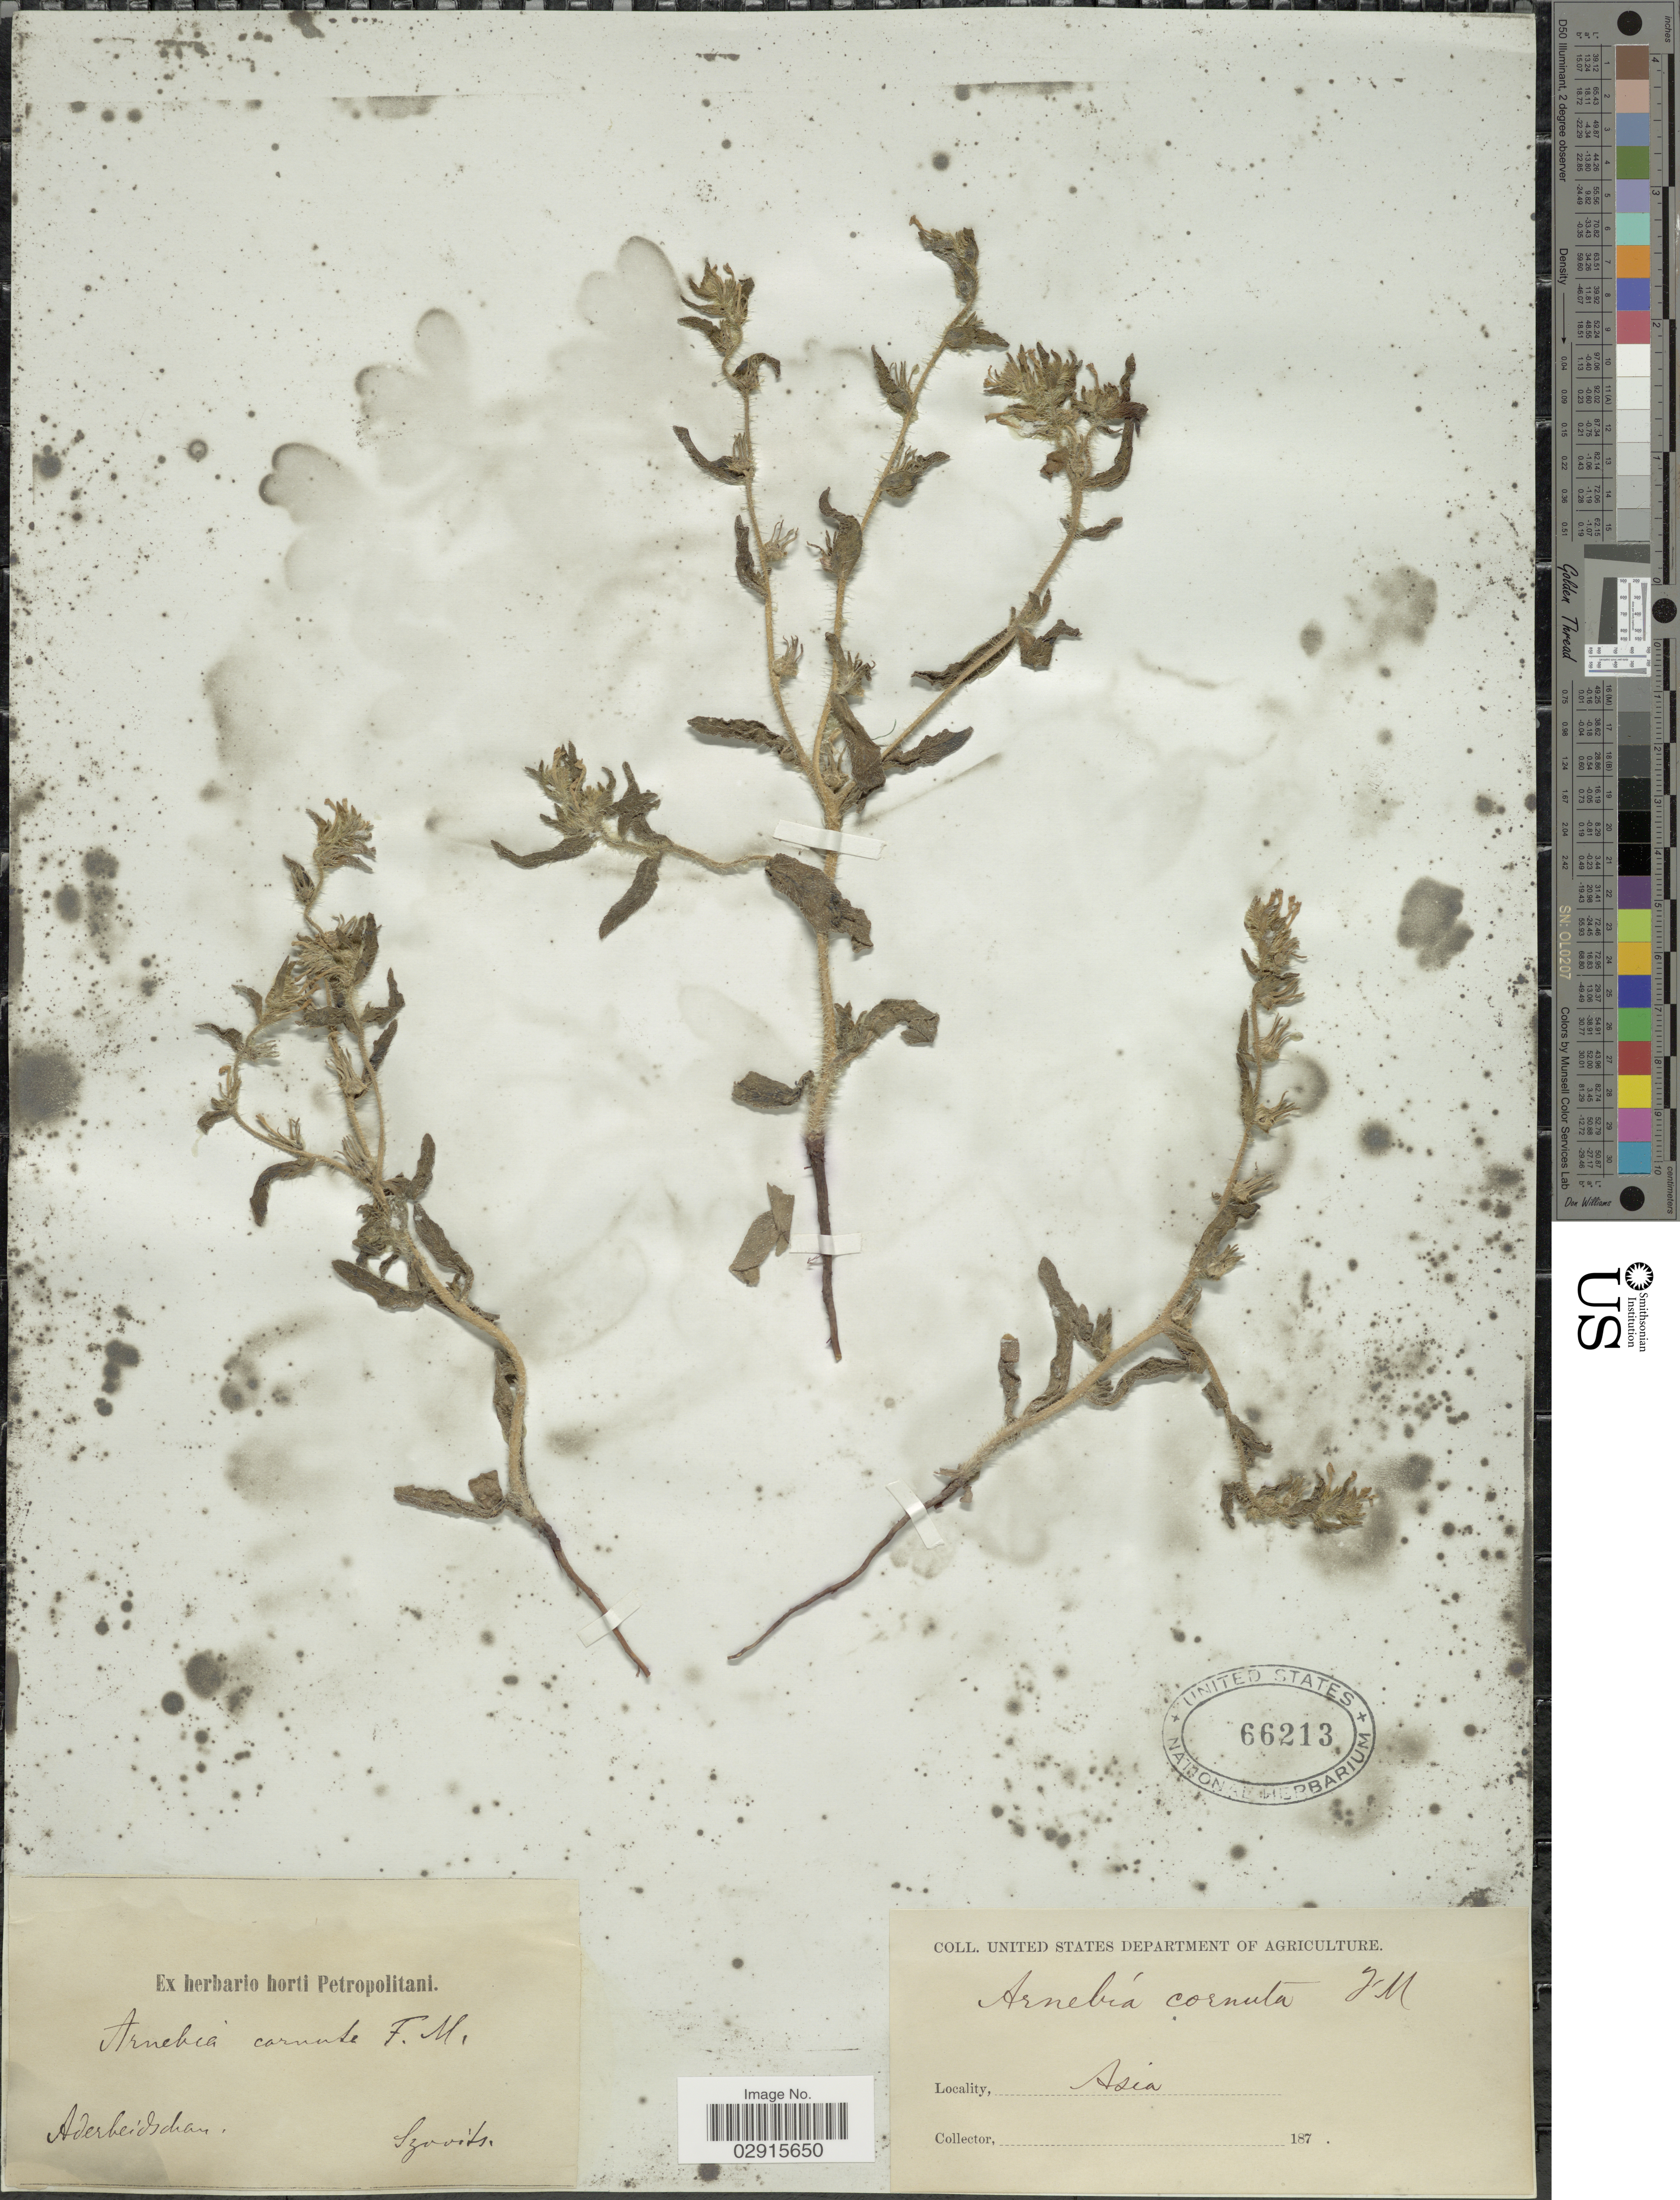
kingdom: Plantae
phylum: Tracheophyta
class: Magnoliopsida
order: Boraginales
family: Boraginaceae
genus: Arnebia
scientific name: Arnebia cornuta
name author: (Ledeb.) Fisch. & C.A. Mey.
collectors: Szovits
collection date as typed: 187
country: Azerbaijan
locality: Asia, Aderbeidschan.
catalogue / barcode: US 66213